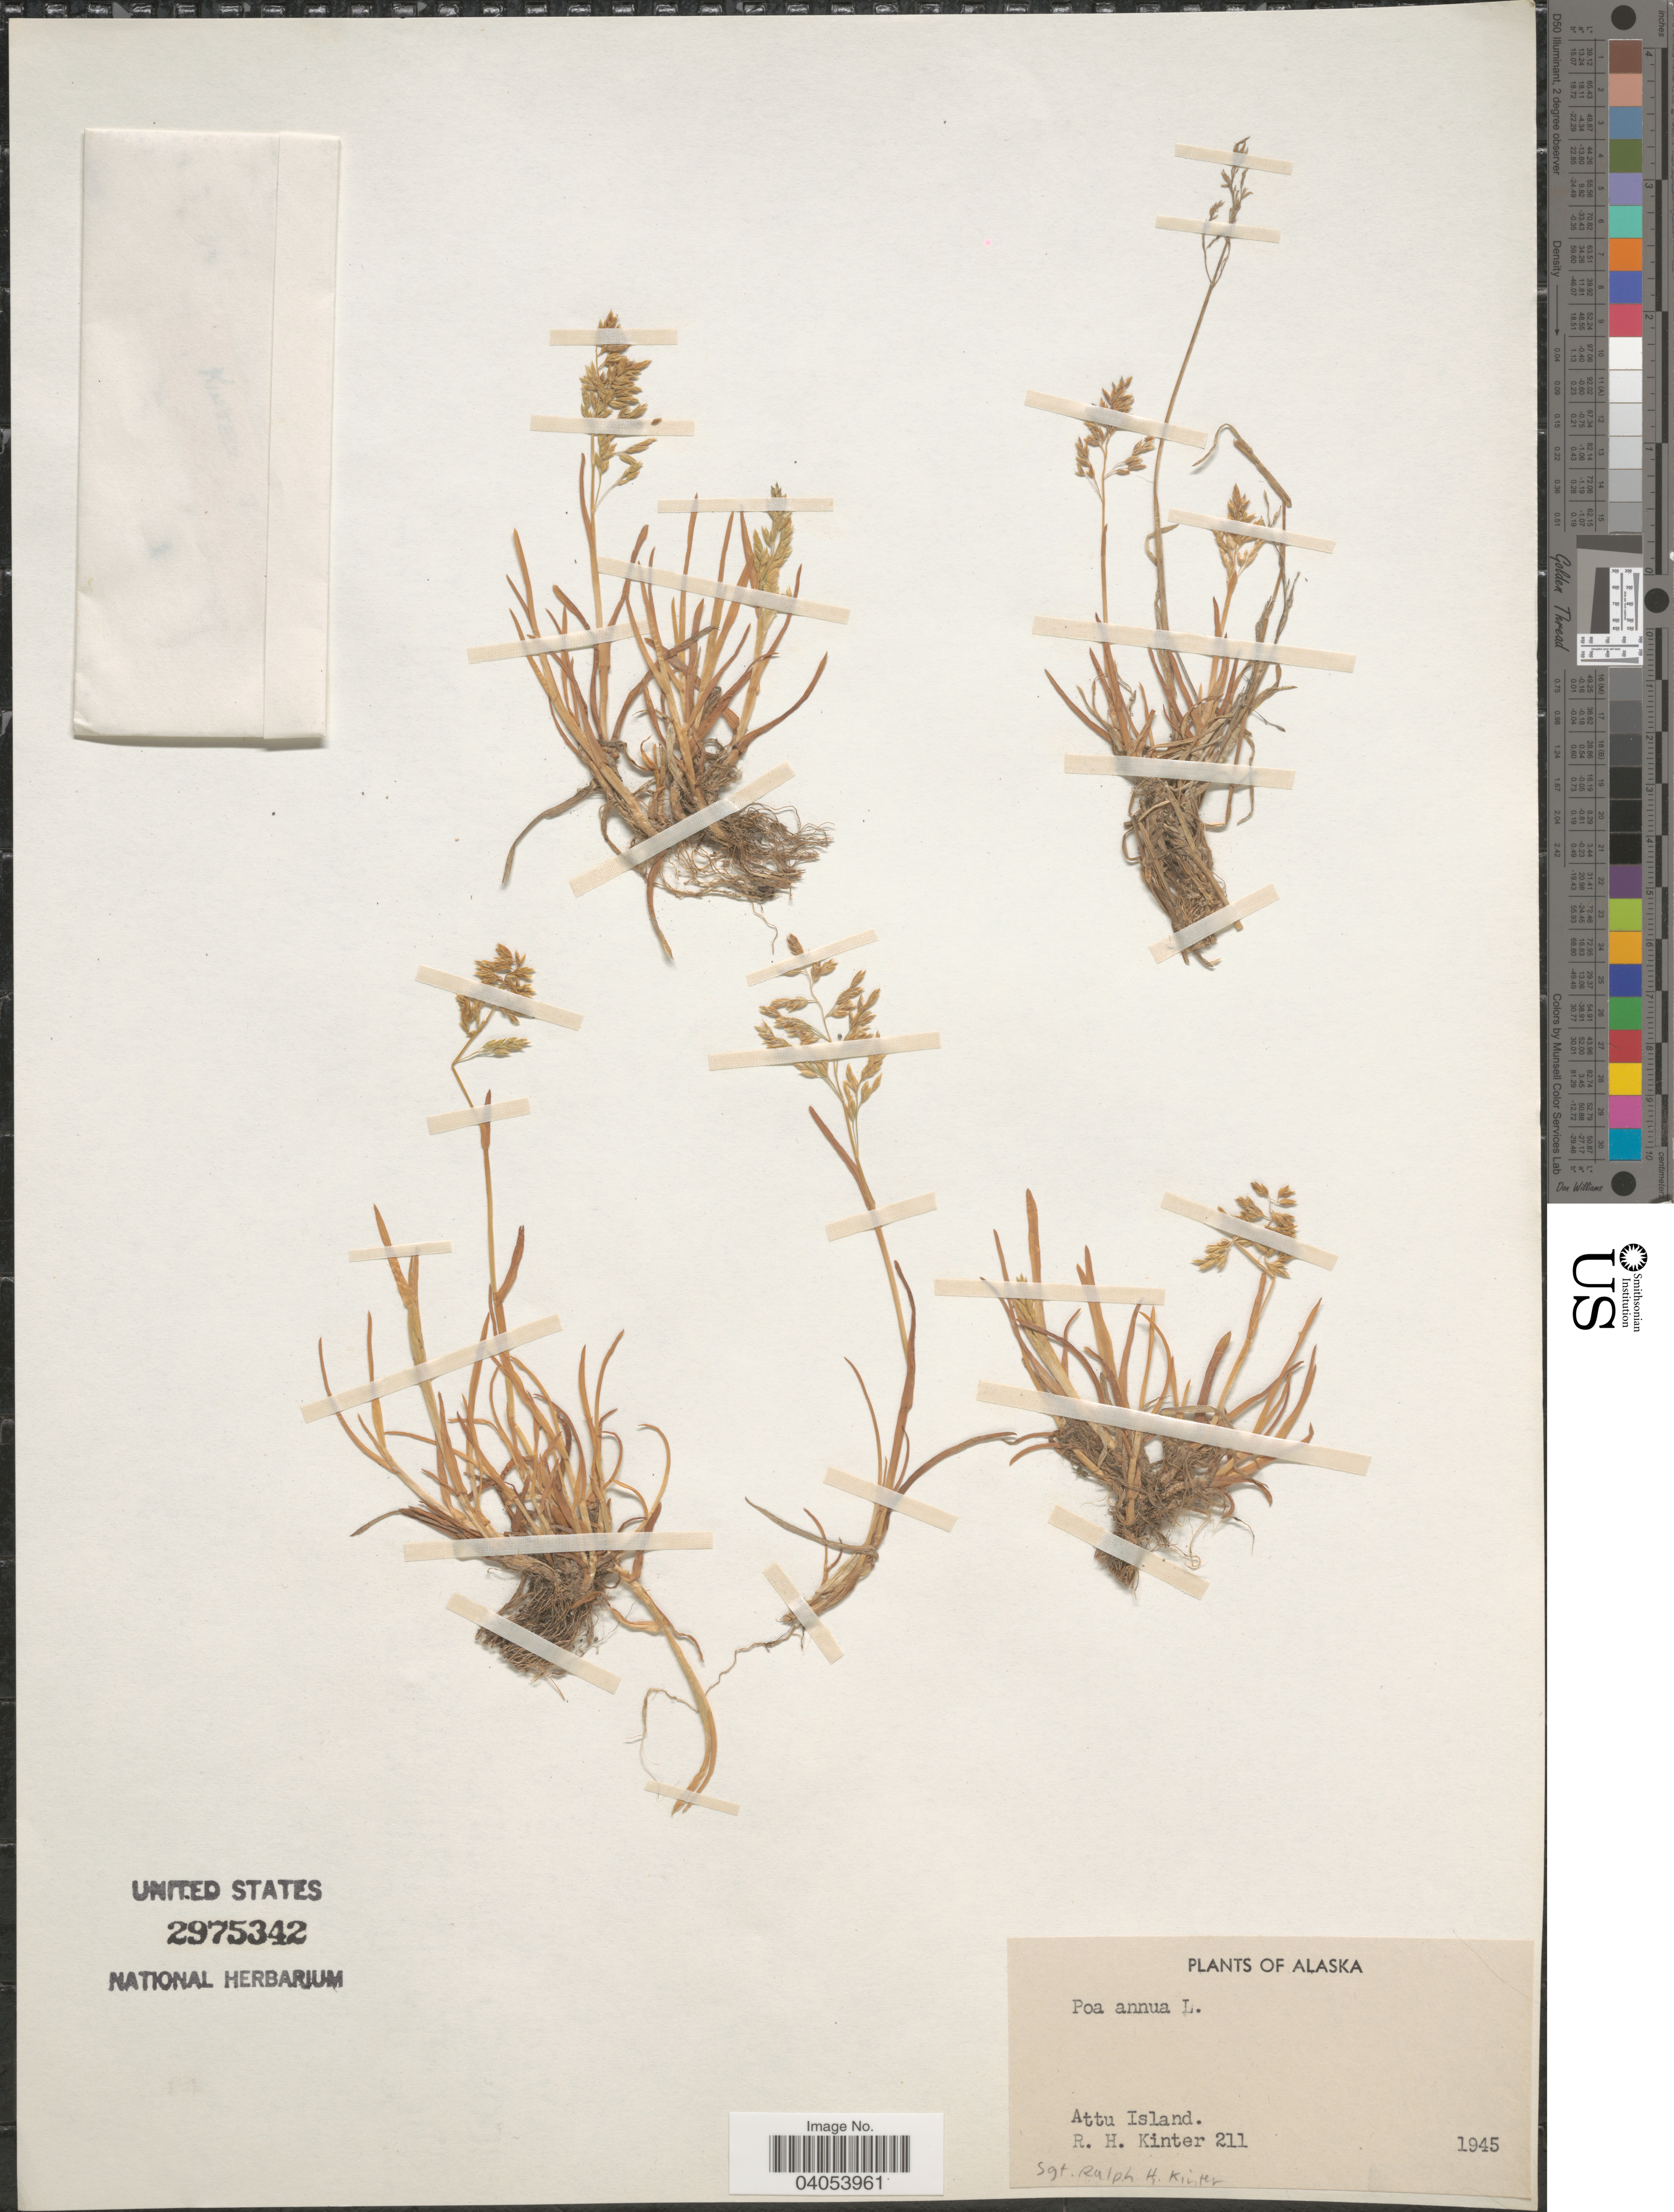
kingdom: Plantae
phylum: Tracheophyta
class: Liliopsida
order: Poales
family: Poaceae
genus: Poa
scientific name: Poa annua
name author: L.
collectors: R. Kinter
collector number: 211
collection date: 1945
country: United States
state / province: Alaska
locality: Attu Island.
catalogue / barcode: US 2975342